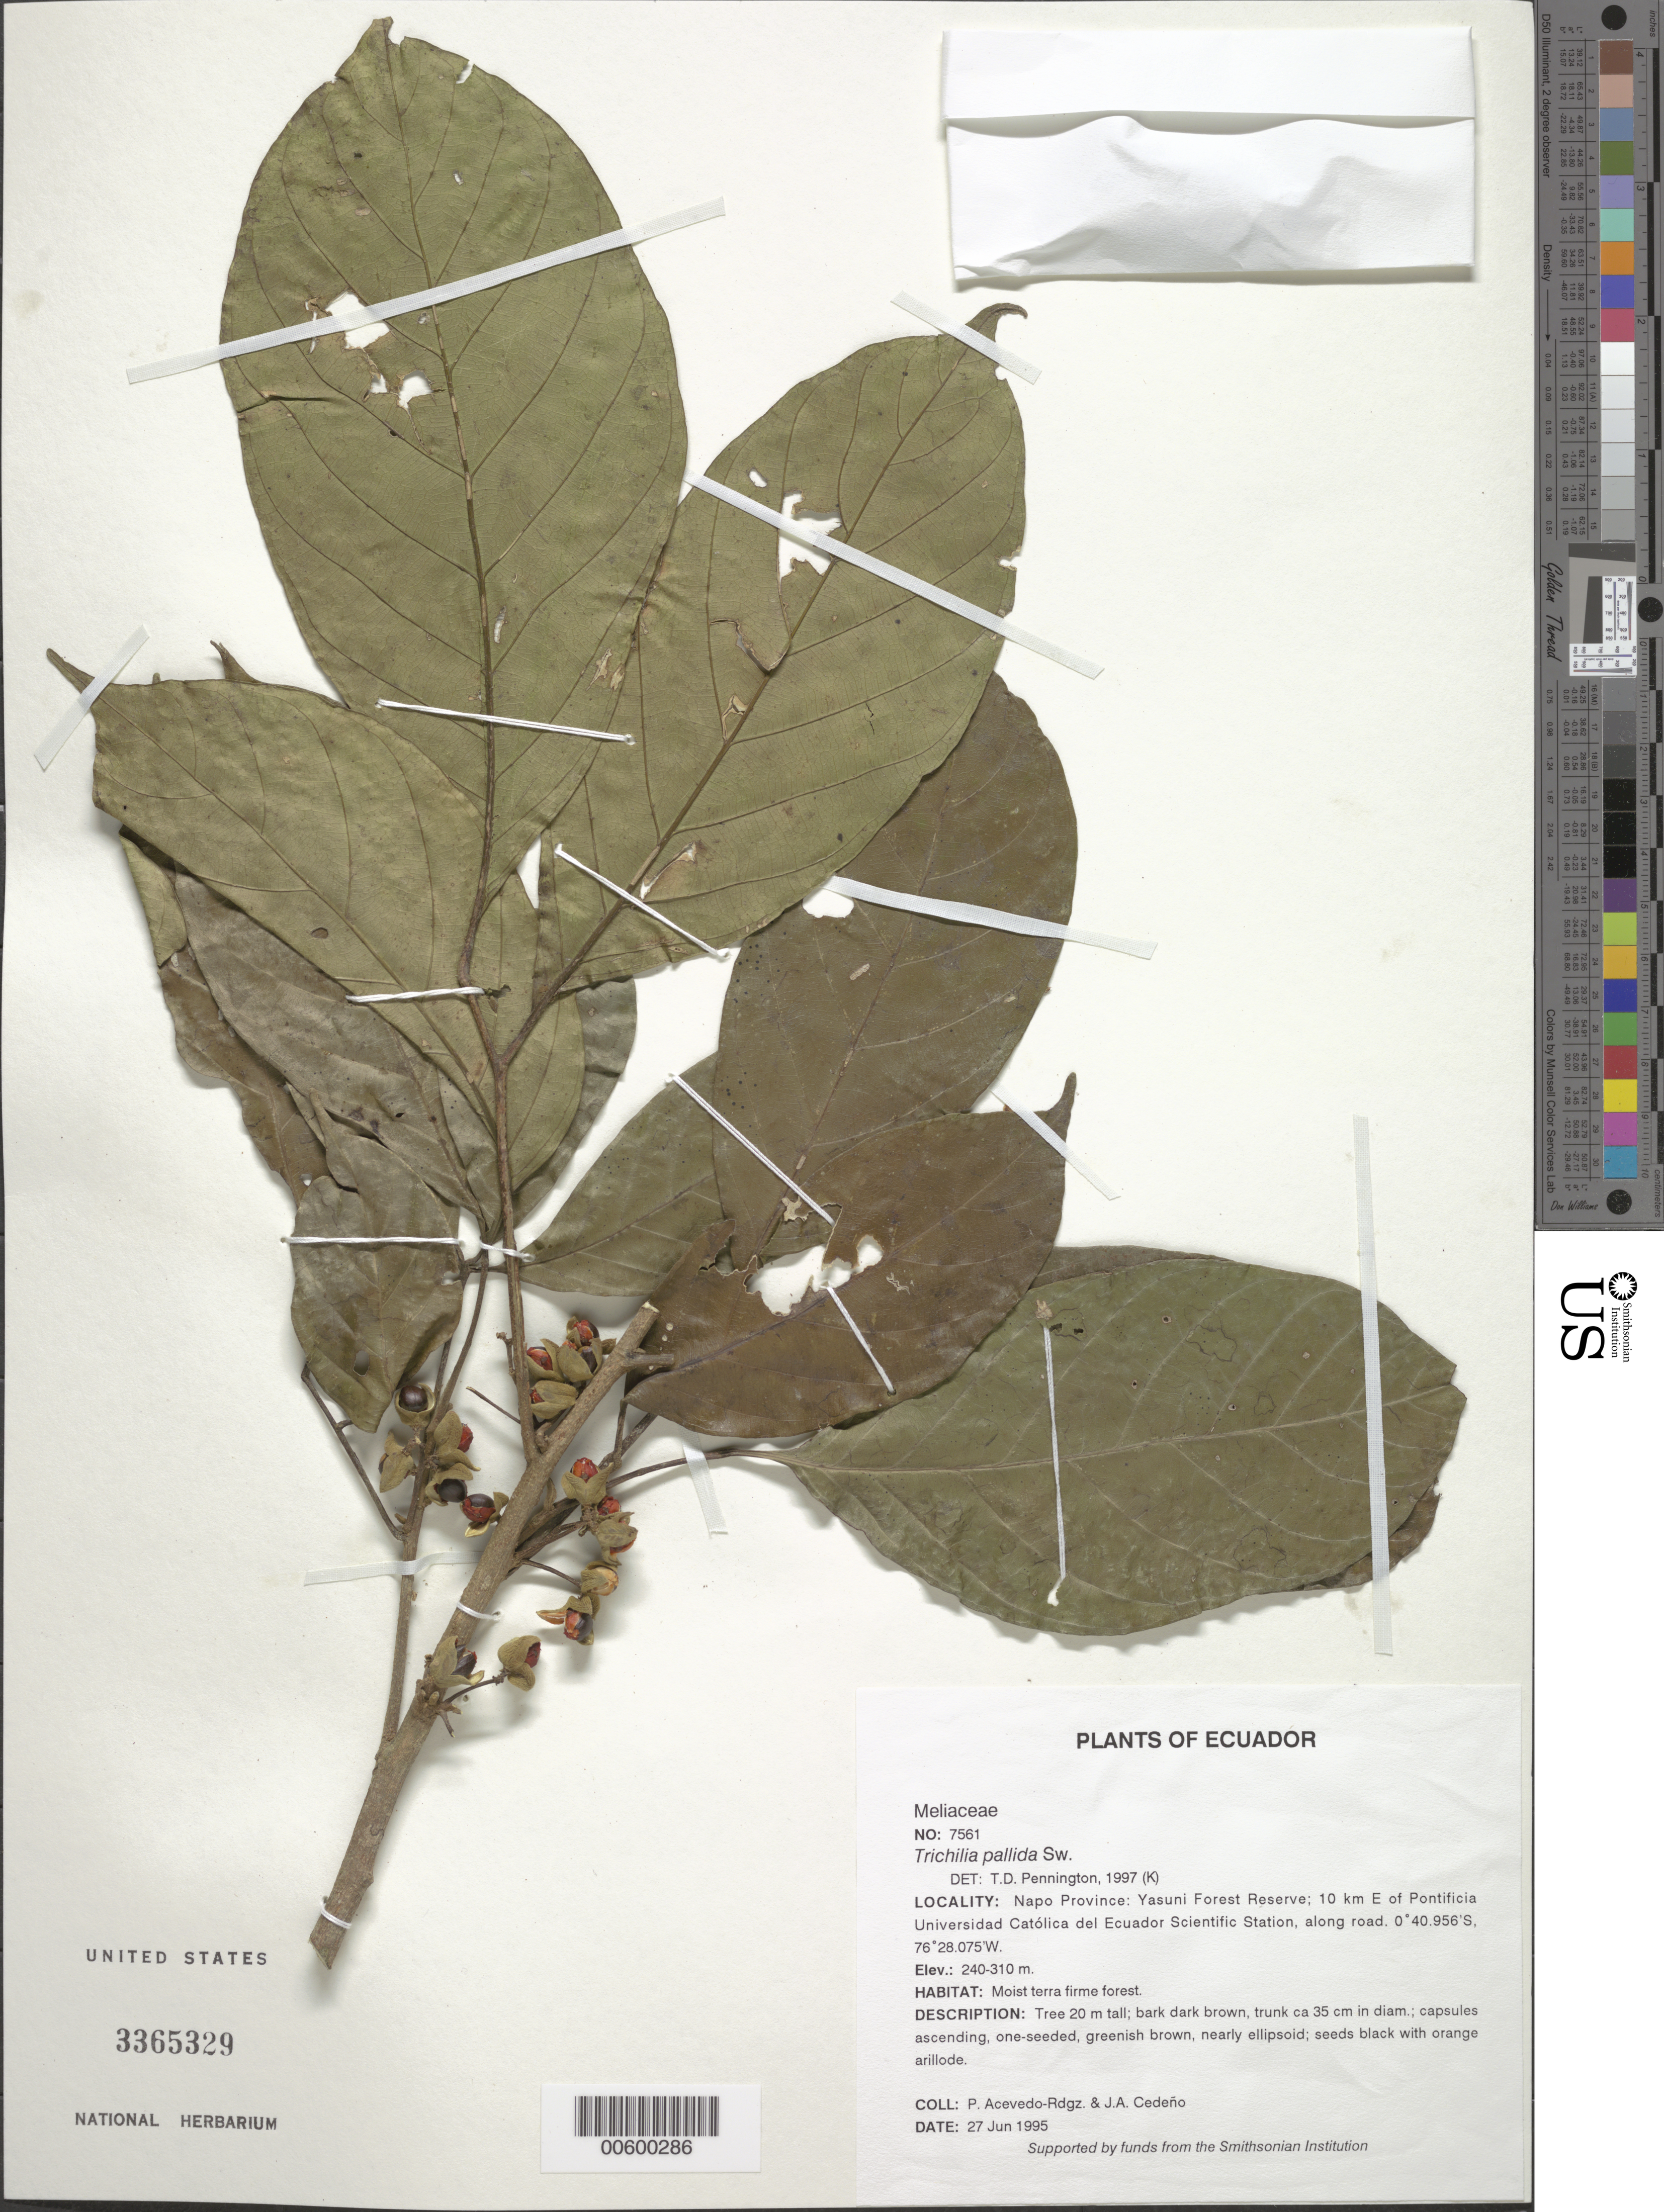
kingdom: Plantae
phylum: Tracheophyta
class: Magnoliopsida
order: Sapindales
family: Meliaceae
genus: Trichilia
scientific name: Trichilia pallida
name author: Sw.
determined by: Pennington, T. D., (K)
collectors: P. Acevedo-Rodr. & J. A. Cedeño M.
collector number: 7561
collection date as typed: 27 Jun 1995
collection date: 1995-06-27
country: Ecuador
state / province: Napo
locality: Napo Province: Yasuni Forest Reserve; 10 km E of Pontificia Universidad Católica del Ecuador Scientific Station along road.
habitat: Moist terra firme forest.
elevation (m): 240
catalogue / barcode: US 3365329